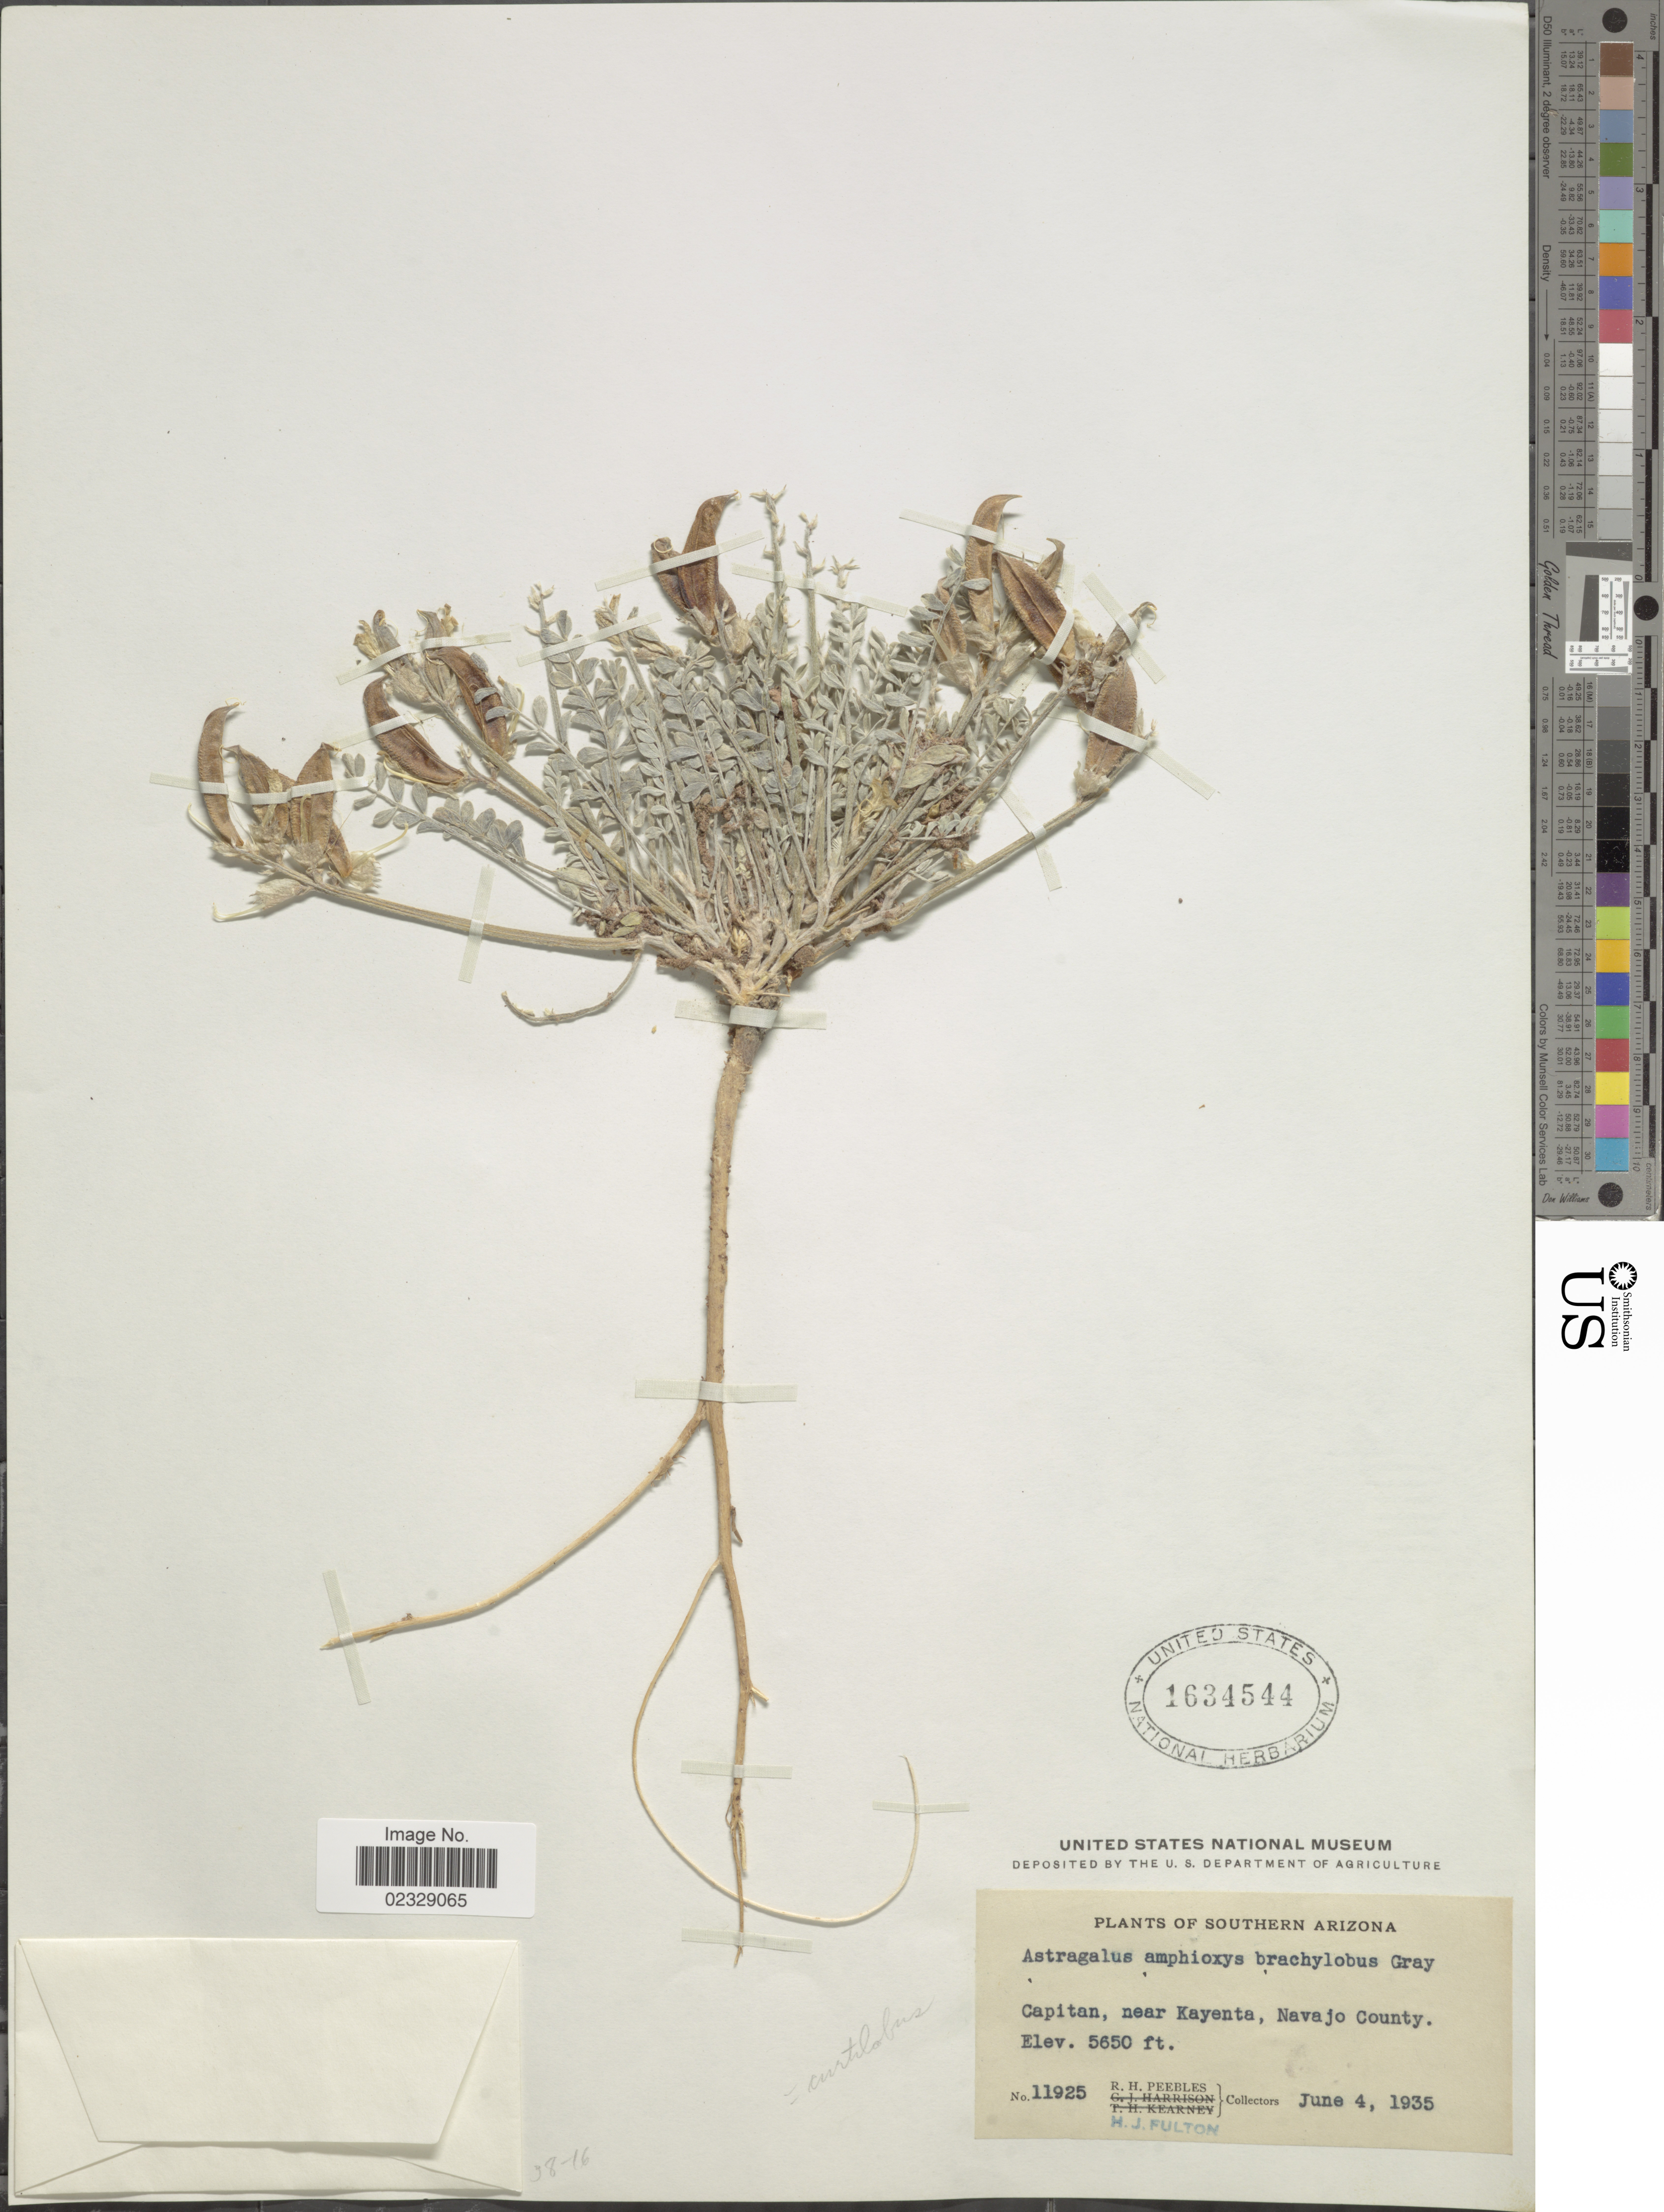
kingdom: Plantae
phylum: Tracheophyta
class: Magnoliopsida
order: Fabales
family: Fabaceae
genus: Astragalus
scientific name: Astragalus amphioxys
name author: A. Gray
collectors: R. H. Peebles & H. Fulton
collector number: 11925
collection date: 1935-06-04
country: United States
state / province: Arizona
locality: Southern Arizona, Capitan, near Kayenta, Navajo County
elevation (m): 1722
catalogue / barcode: US 1634544